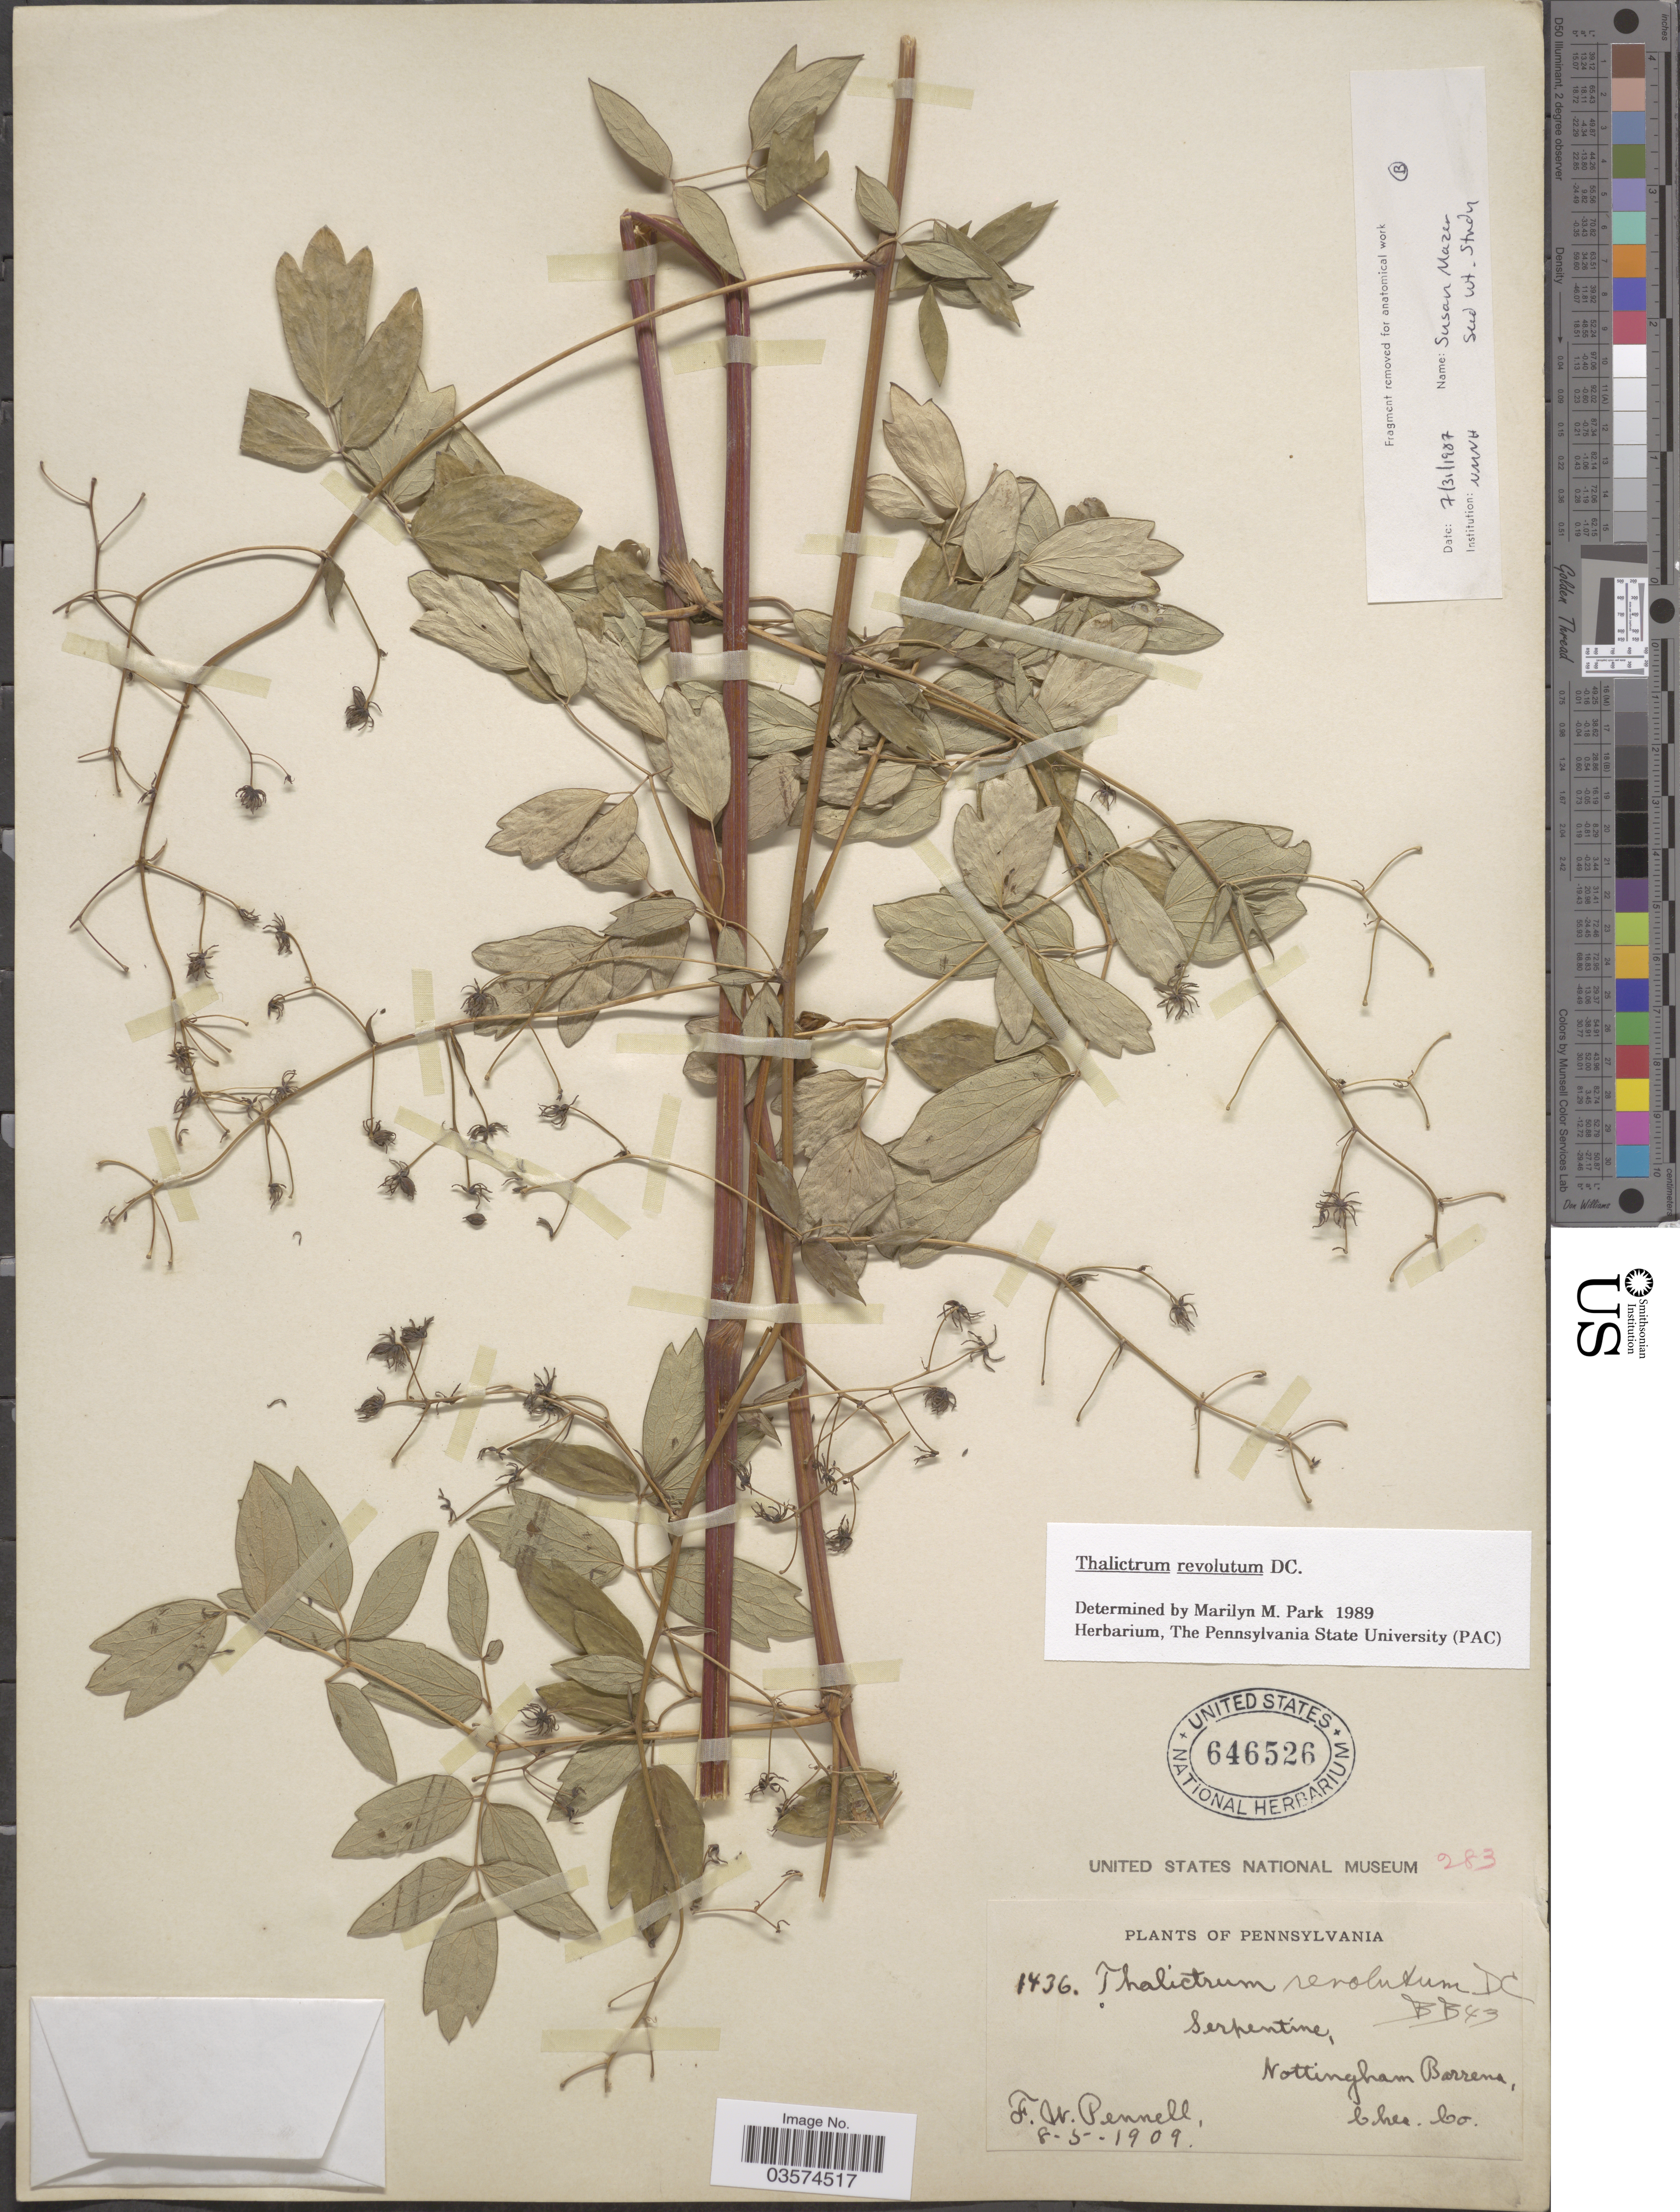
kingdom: Plantae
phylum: Tracheophyta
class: Magnoliopsida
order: Ranunculales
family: Ranunculaceae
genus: Thalictrum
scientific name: Thalictrum amphibolum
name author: Greene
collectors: F. W. Pennell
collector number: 1436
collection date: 1909-08-05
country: United States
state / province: Pennsylvania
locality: Serpentine, Nottingham Barrens, Ches. Co.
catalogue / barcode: US 646526